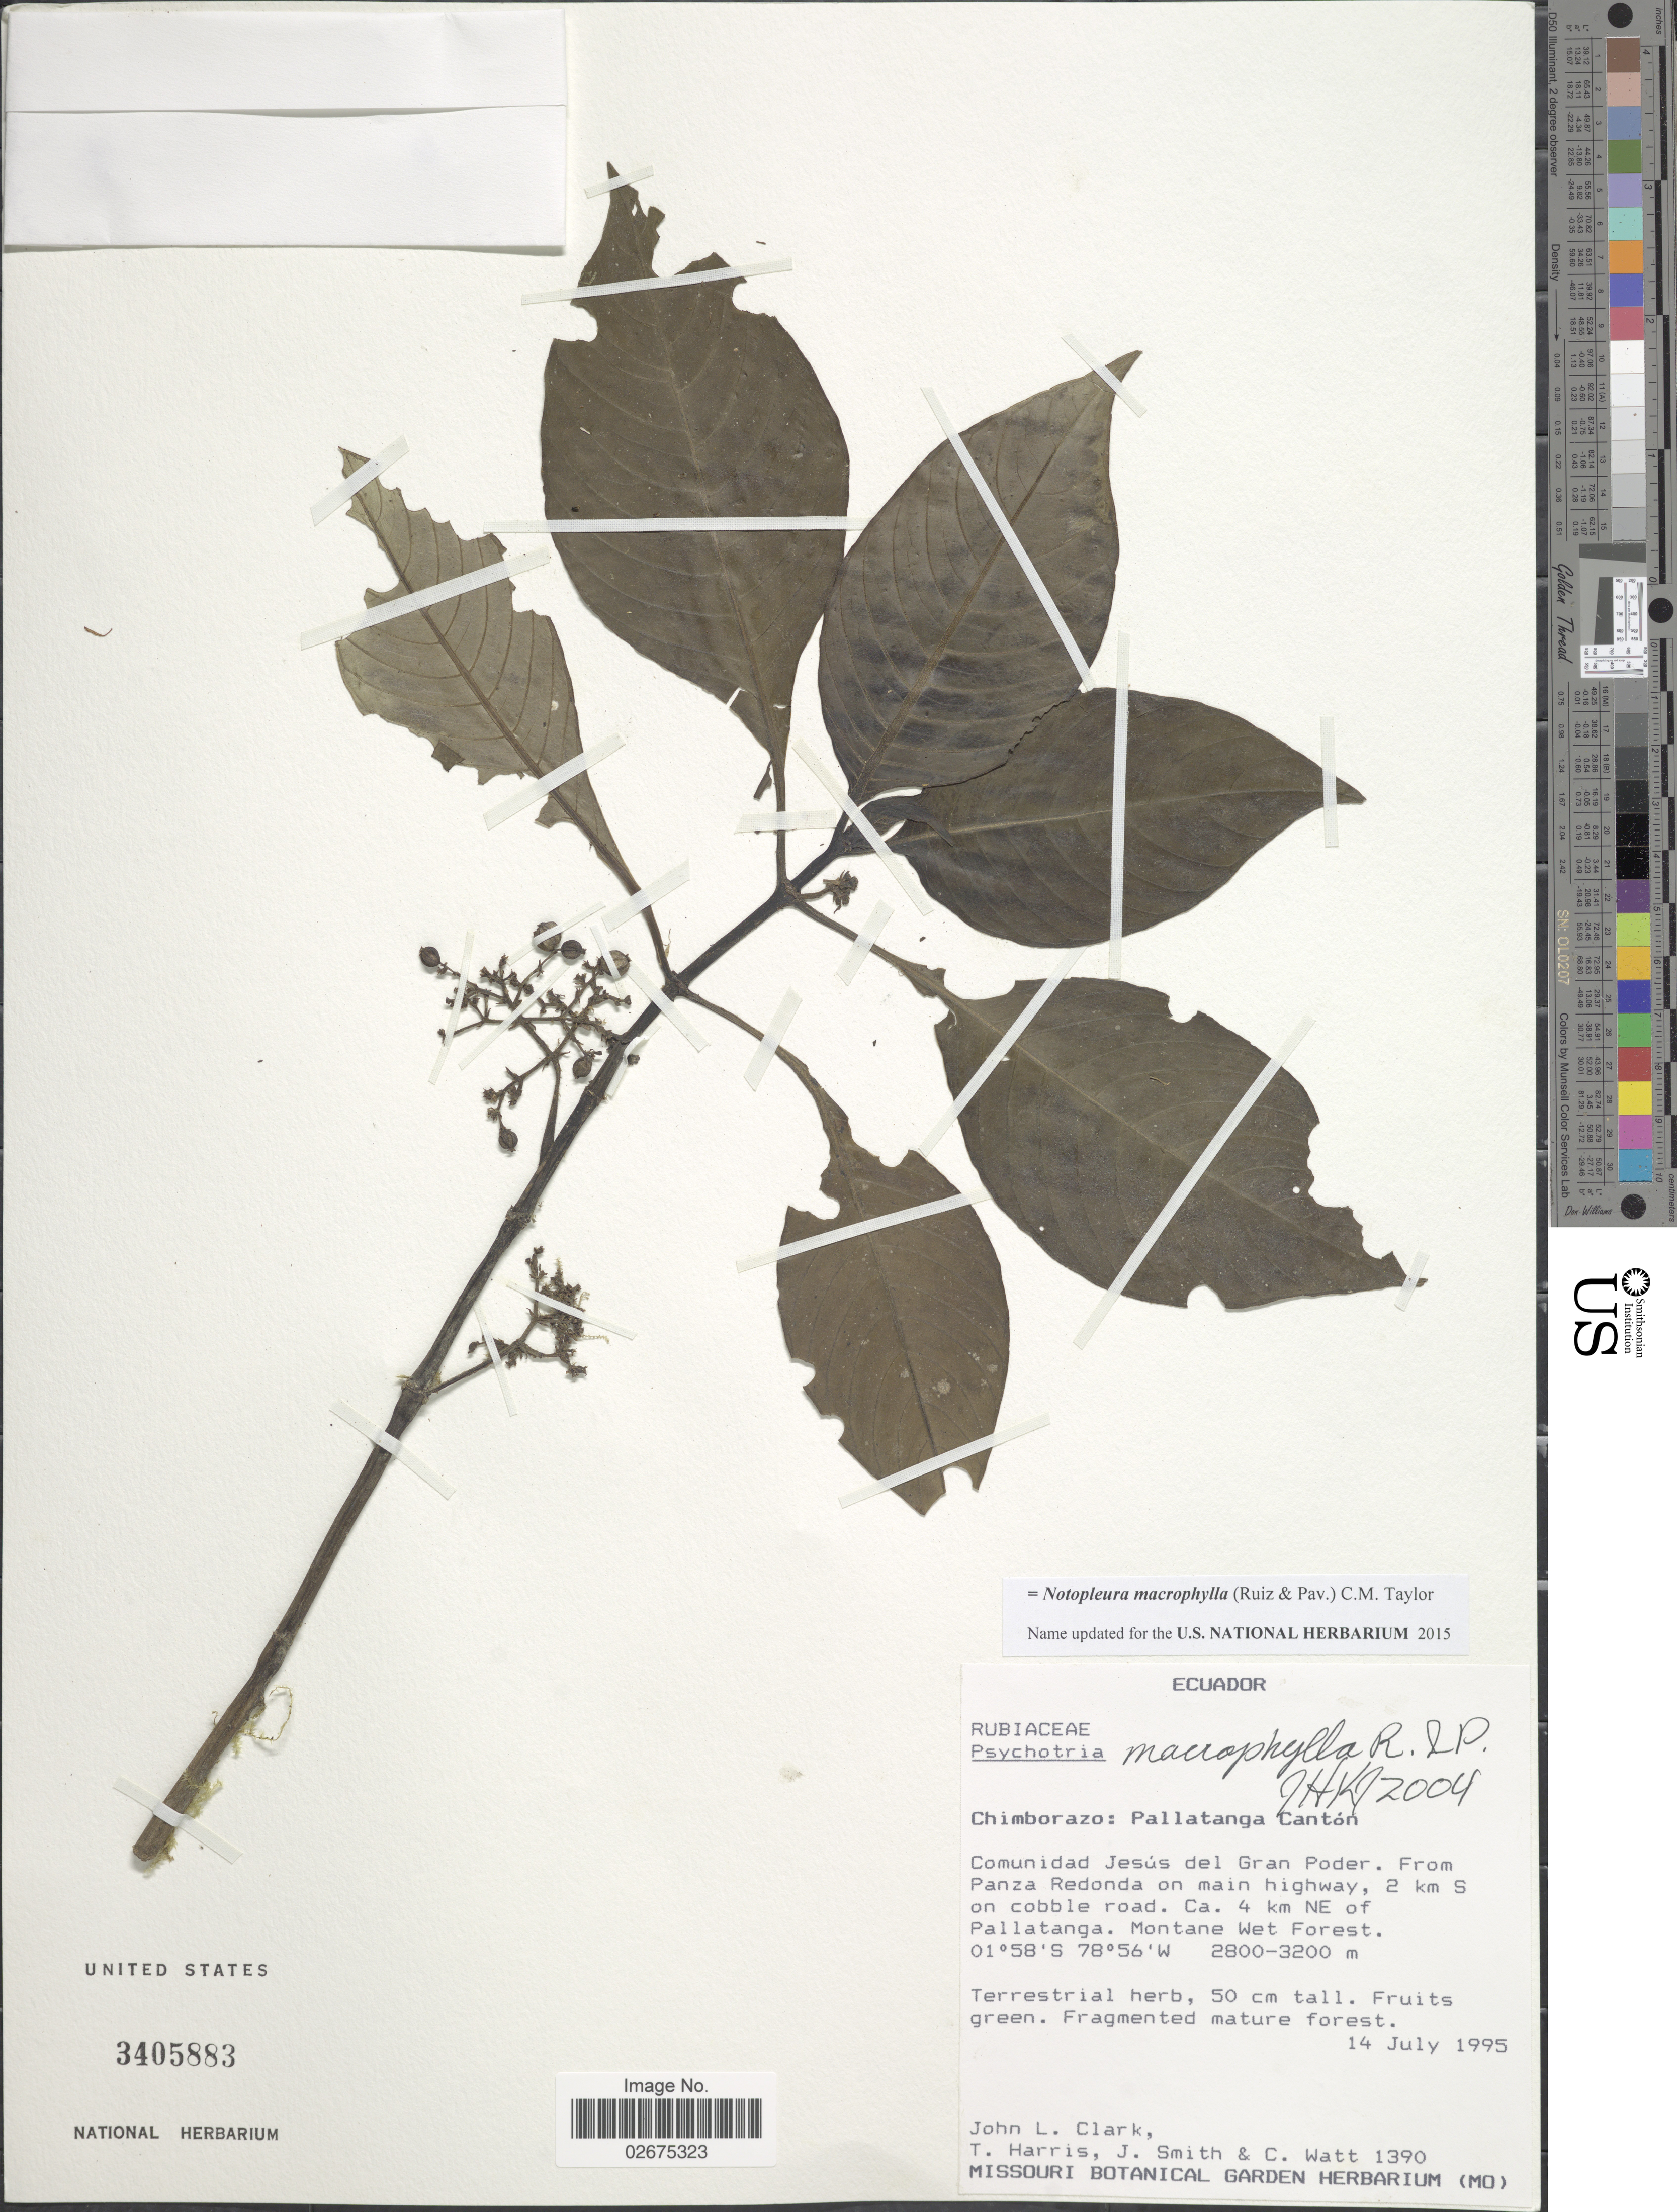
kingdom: Plantae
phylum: Tracheophyta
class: Magnoliopsida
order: Gentianales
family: Rubiaceae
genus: Notopleura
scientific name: Notopleura macrophylla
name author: (Ruiz & Pav.) C.M. Taylor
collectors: J. L. Clark, T. Harris, J. Smith & C. Watt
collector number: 1390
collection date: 1995-07-14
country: Ecuador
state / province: Chimborazo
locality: Pallatanga Cantón, Comunidad Jesús del Gran Poder. From Panza Redonda on main highway, 2 km S on cobble road. Ca. 4 km NE of Pallatanga. Montane Wet Forest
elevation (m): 2800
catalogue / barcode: US 3405883